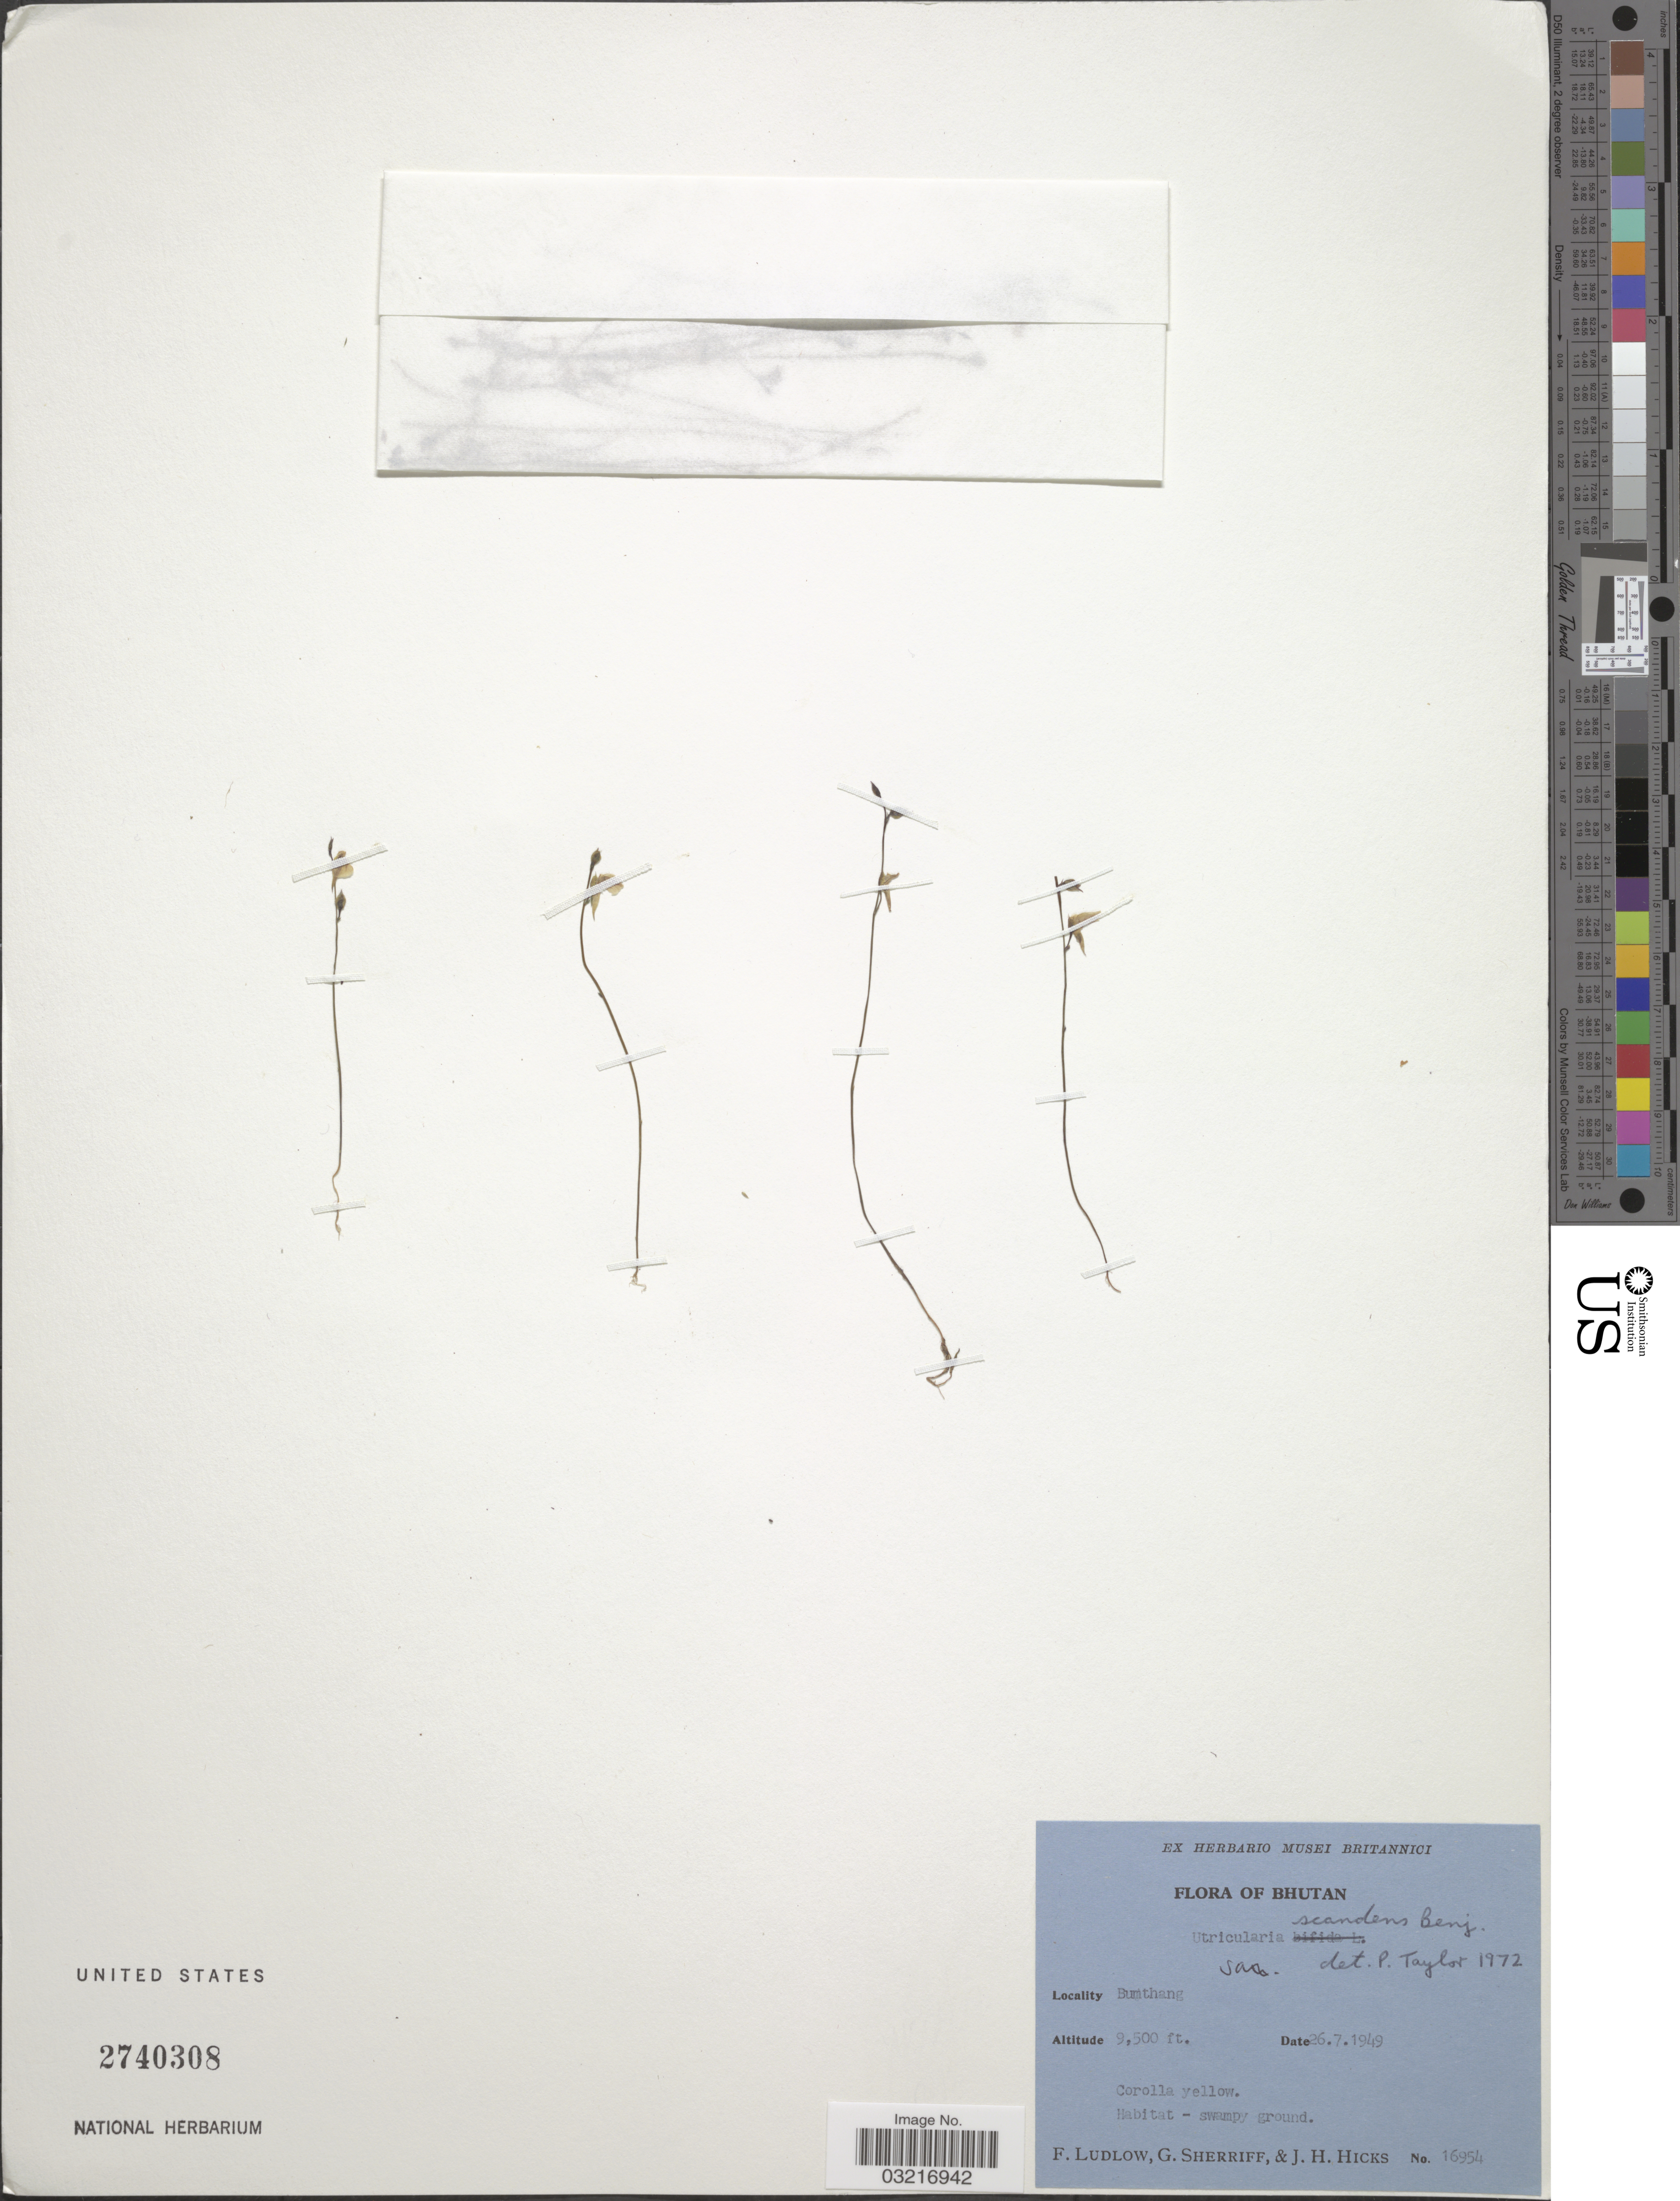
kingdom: Plantae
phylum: Tracheophyta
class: Magnoliopsida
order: Lamiales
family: Lentibulariaceae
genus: Utricularia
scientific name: Utricularia scandens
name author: Benj.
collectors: F. Ludlow, G. Sherriff & J. H. Hicks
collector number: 16954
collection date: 1949-07-26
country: Bhutan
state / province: Bumthang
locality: Bumthang.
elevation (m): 2896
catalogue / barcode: US 2740308